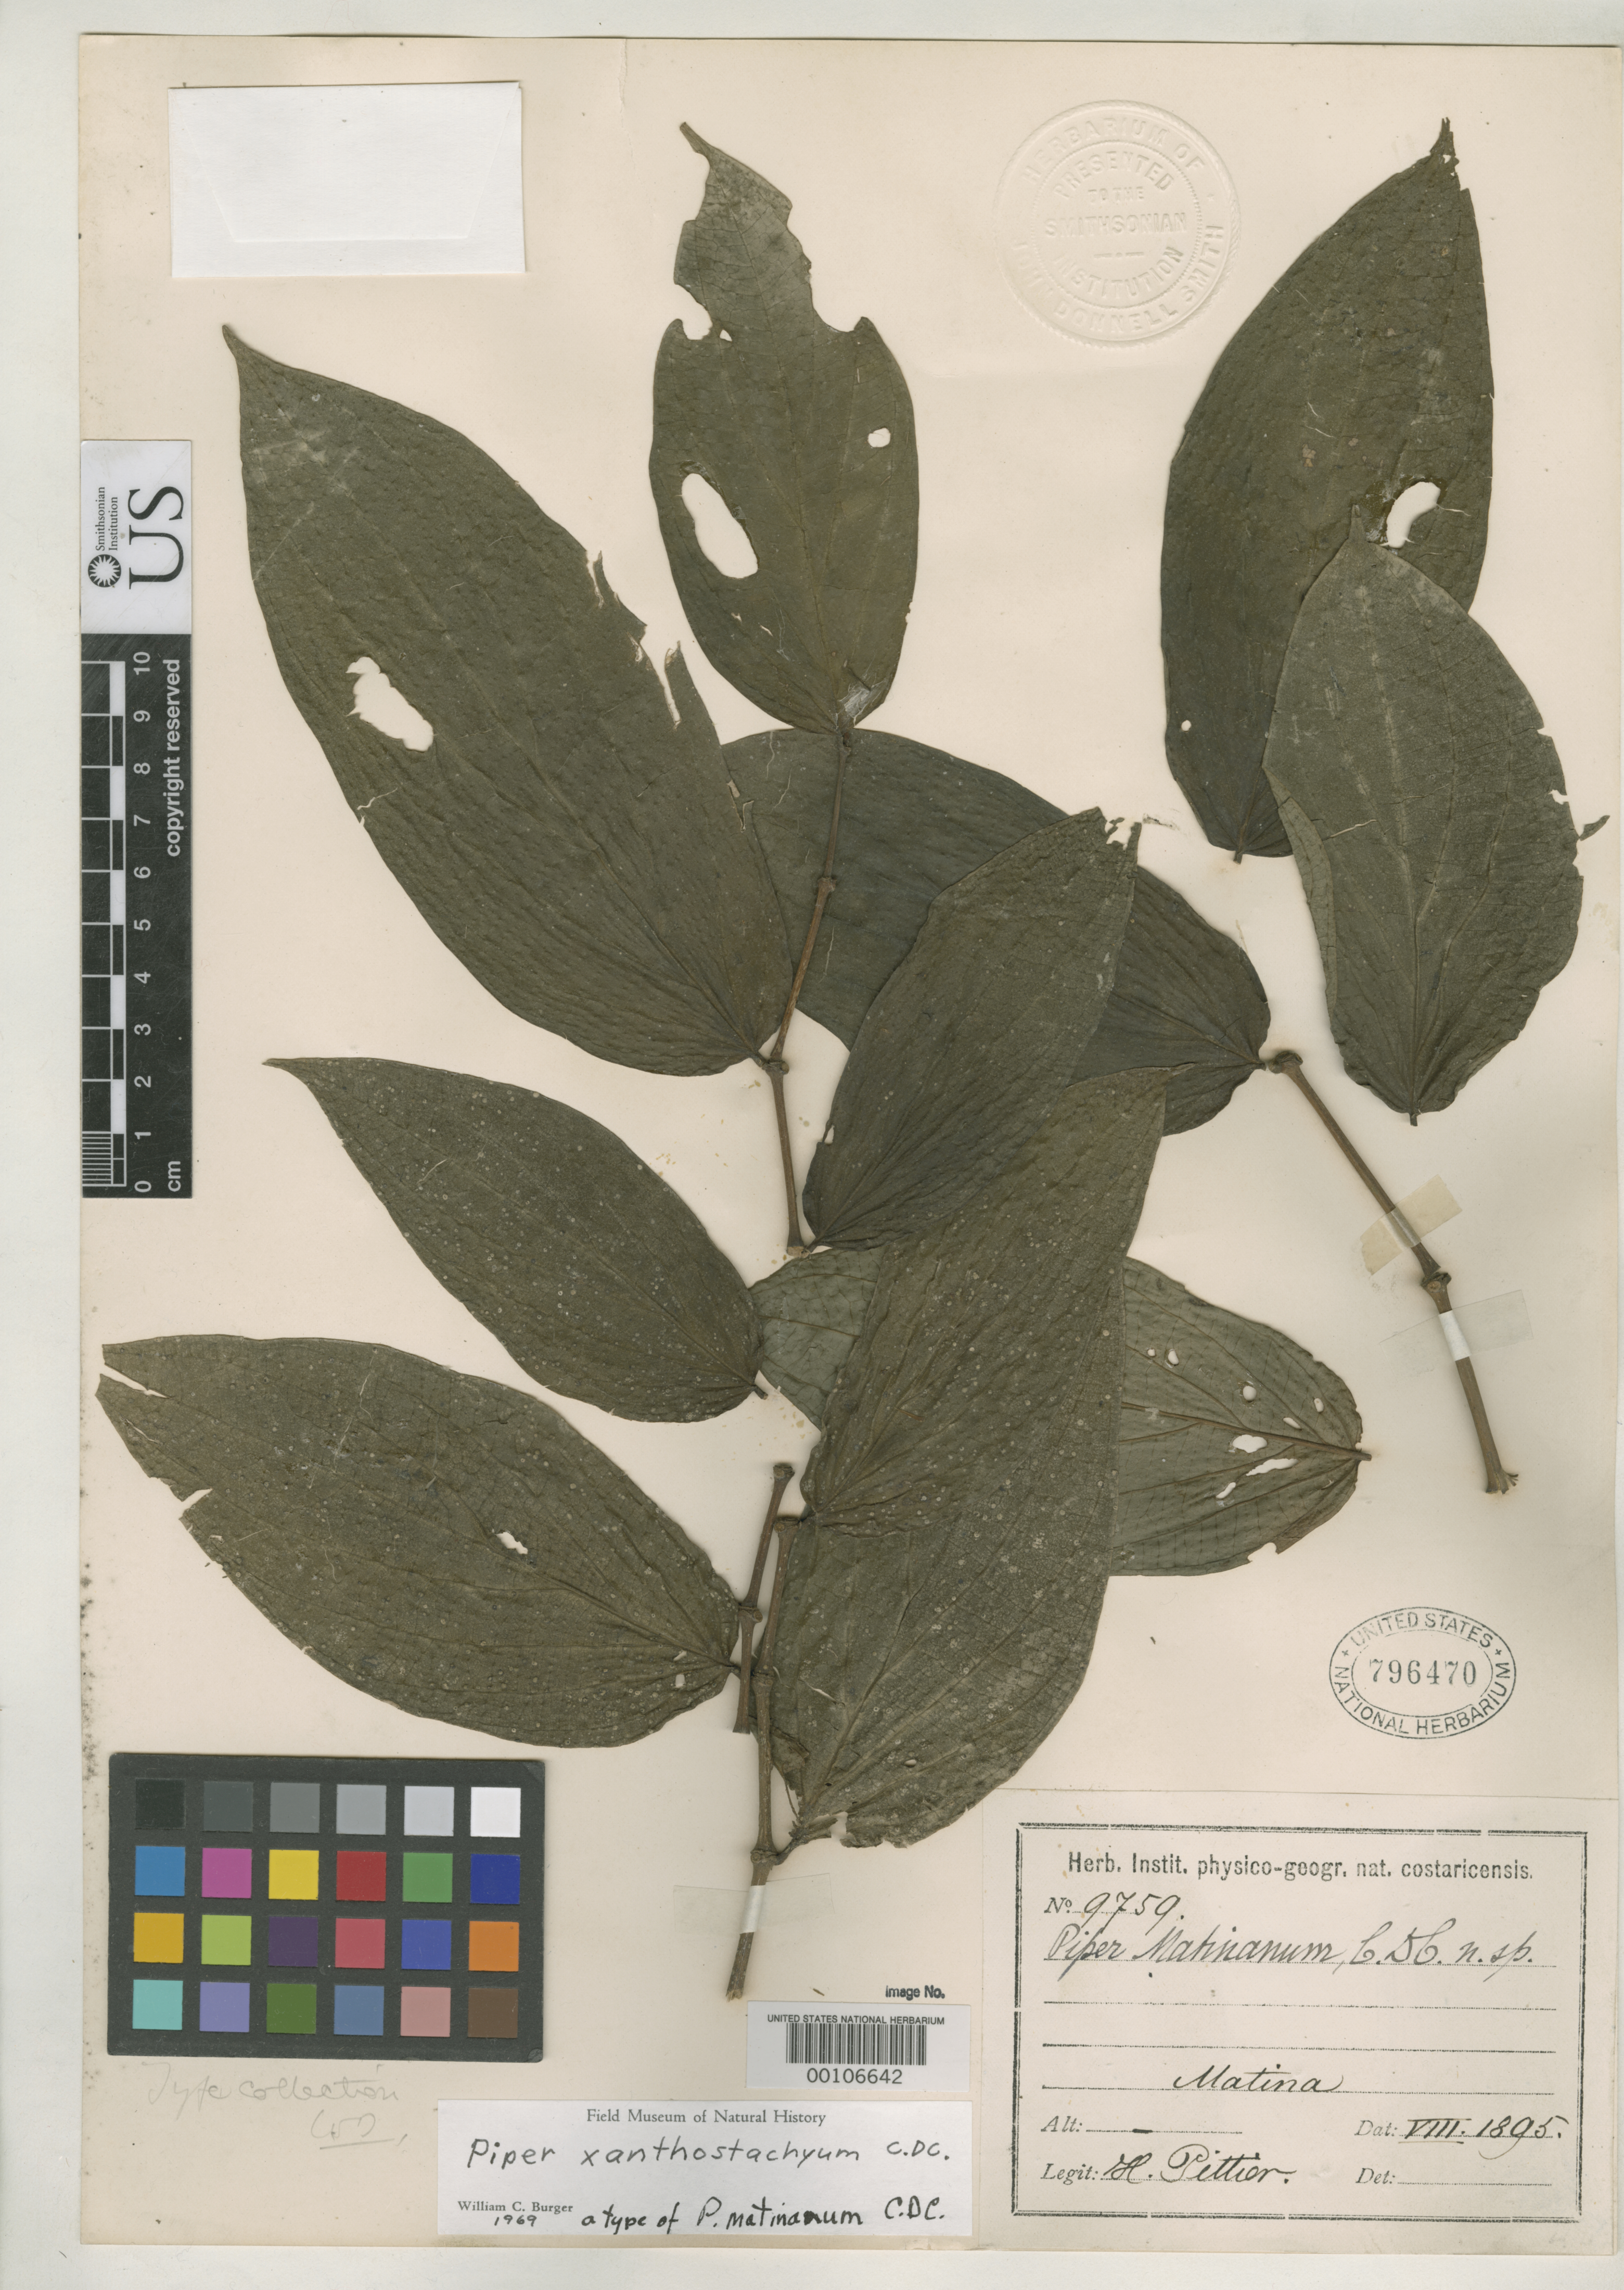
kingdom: Plantae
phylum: Tracheophyta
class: Magnoliopsida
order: Piperales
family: Piperaceae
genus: Piper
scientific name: Piper matinanum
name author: C. DC. in Pittier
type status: Isotype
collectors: H. F. Pittier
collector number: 9759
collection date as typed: Aug 1895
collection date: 1895-08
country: Costa Rica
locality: Matina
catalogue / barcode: US 796470